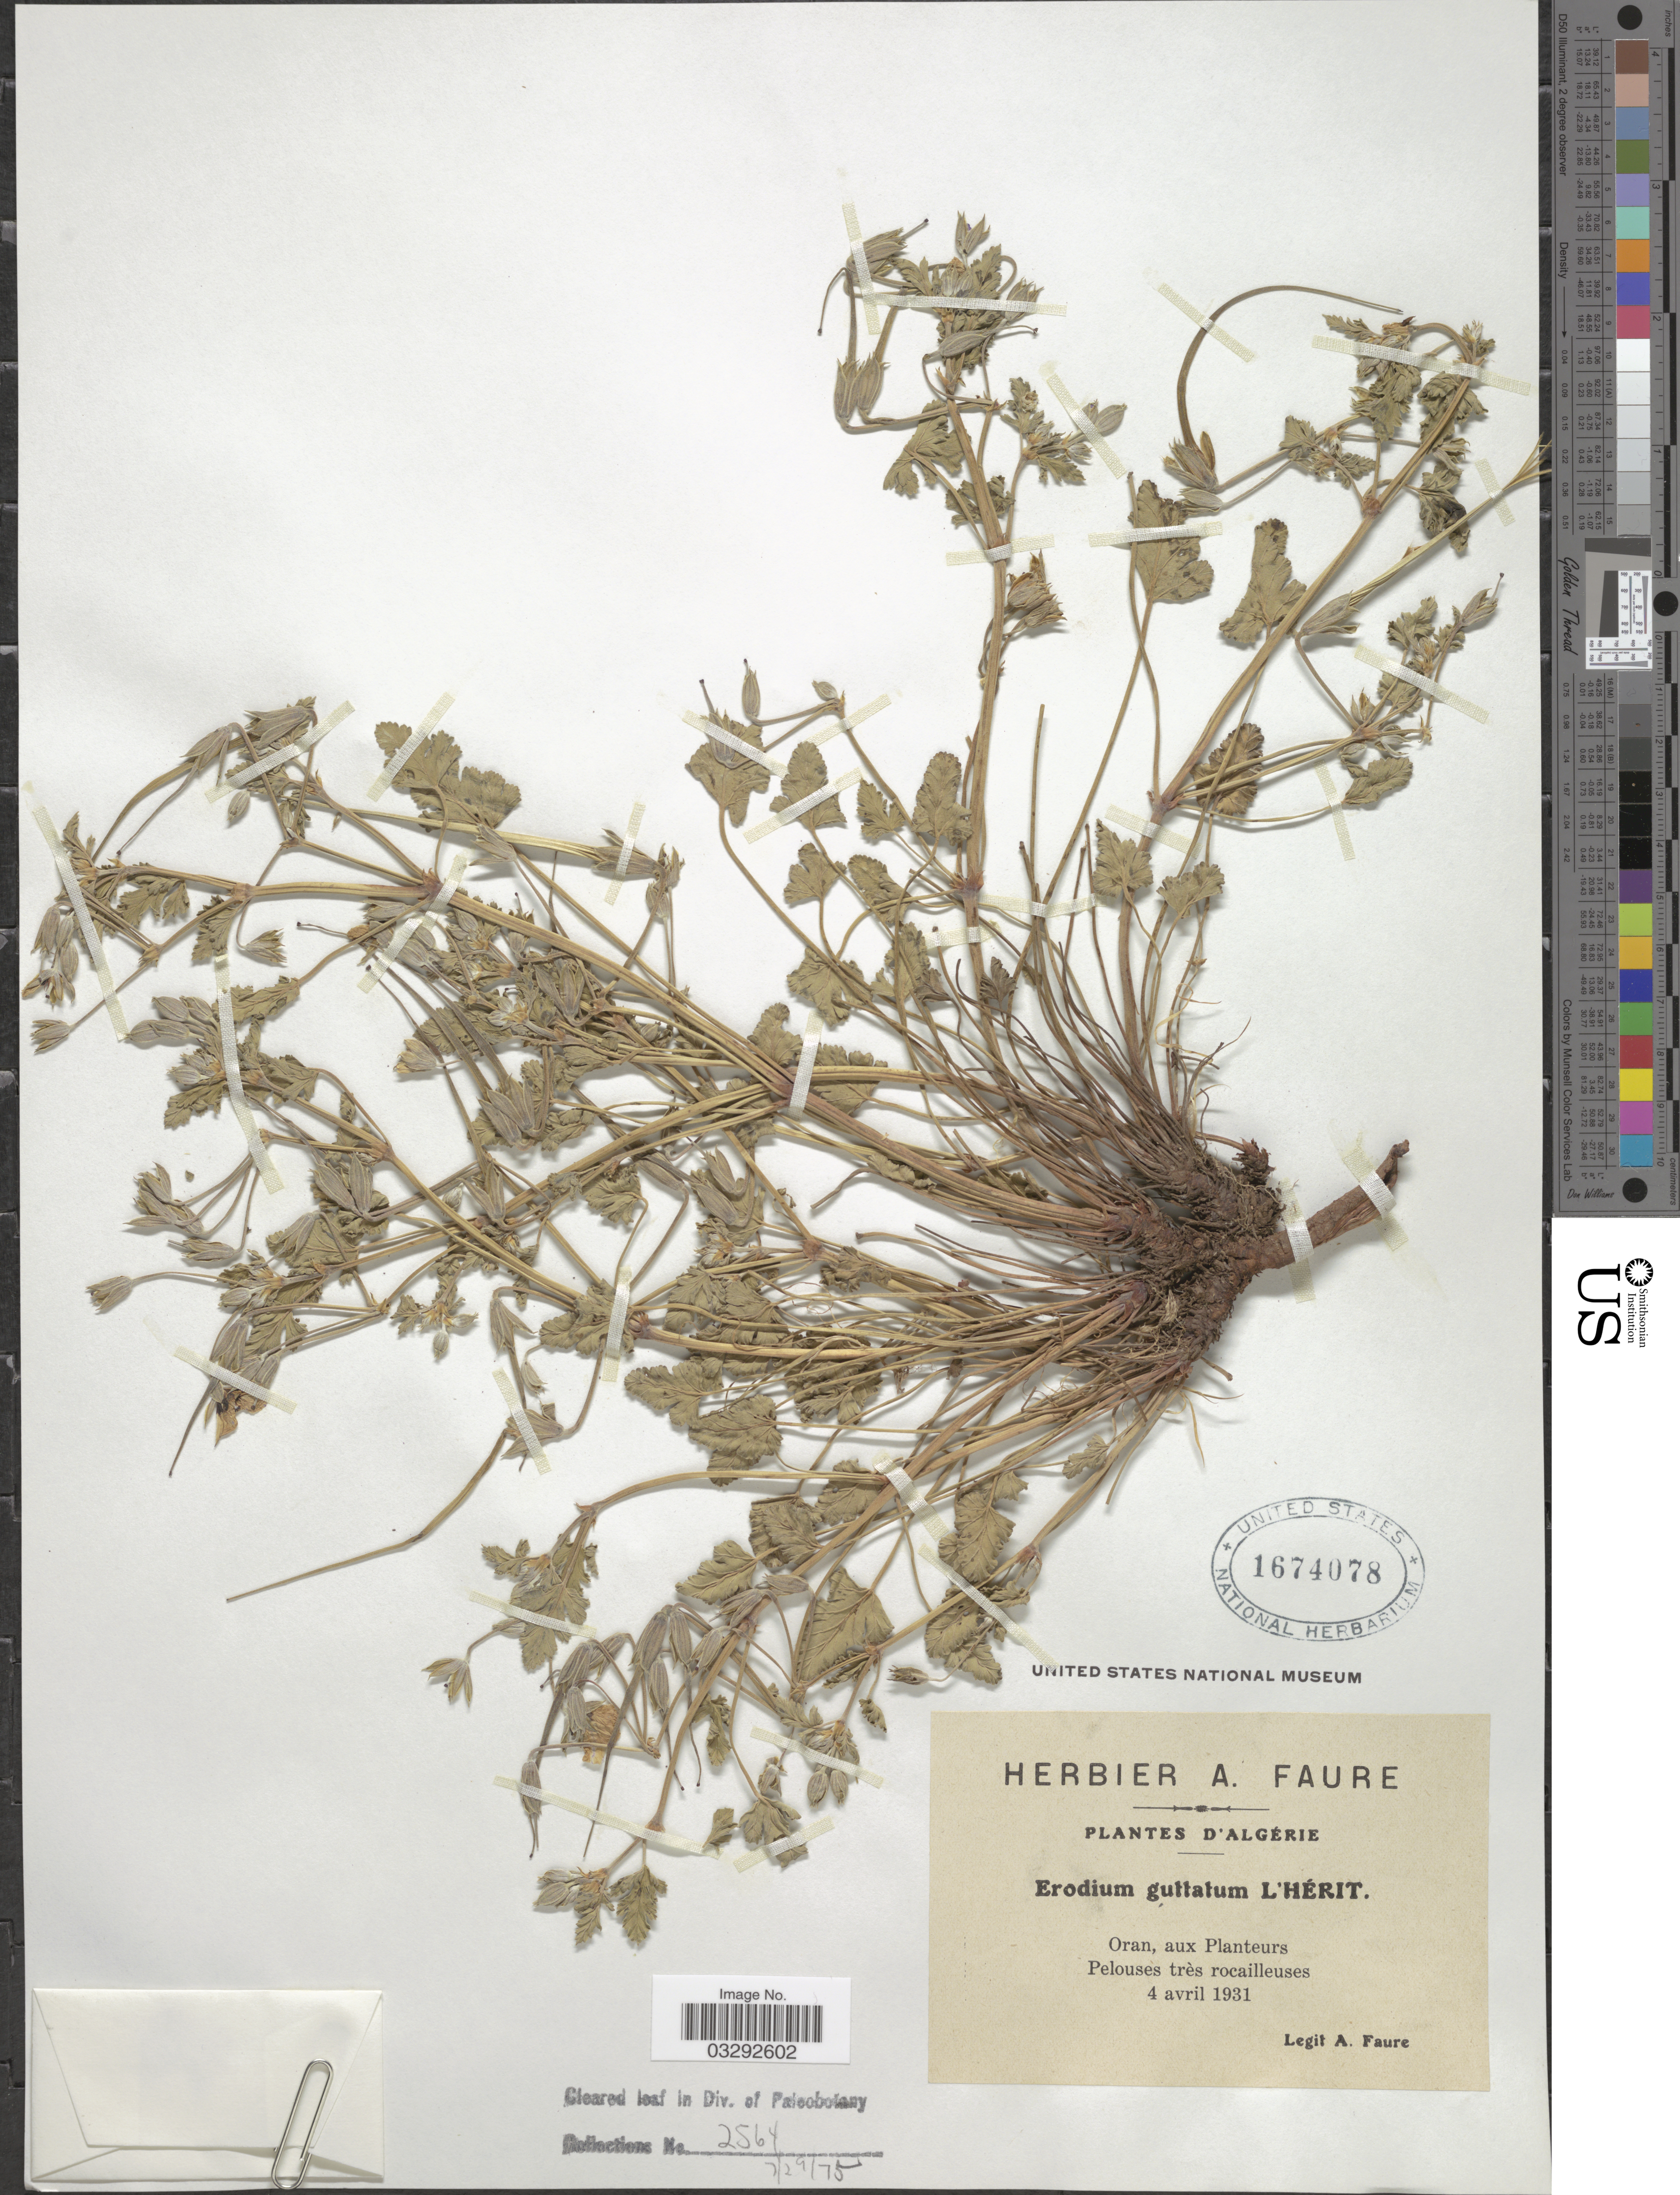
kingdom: Plantae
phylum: Tracheophyta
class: Magnoliopsida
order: Geraniales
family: Geraniaceae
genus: Erodium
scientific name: Erodium guttatum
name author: Willd.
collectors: A. Faure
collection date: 1931-04-04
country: Algeria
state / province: Oran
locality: Pelouses très rocailleuses.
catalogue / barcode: US 1674078